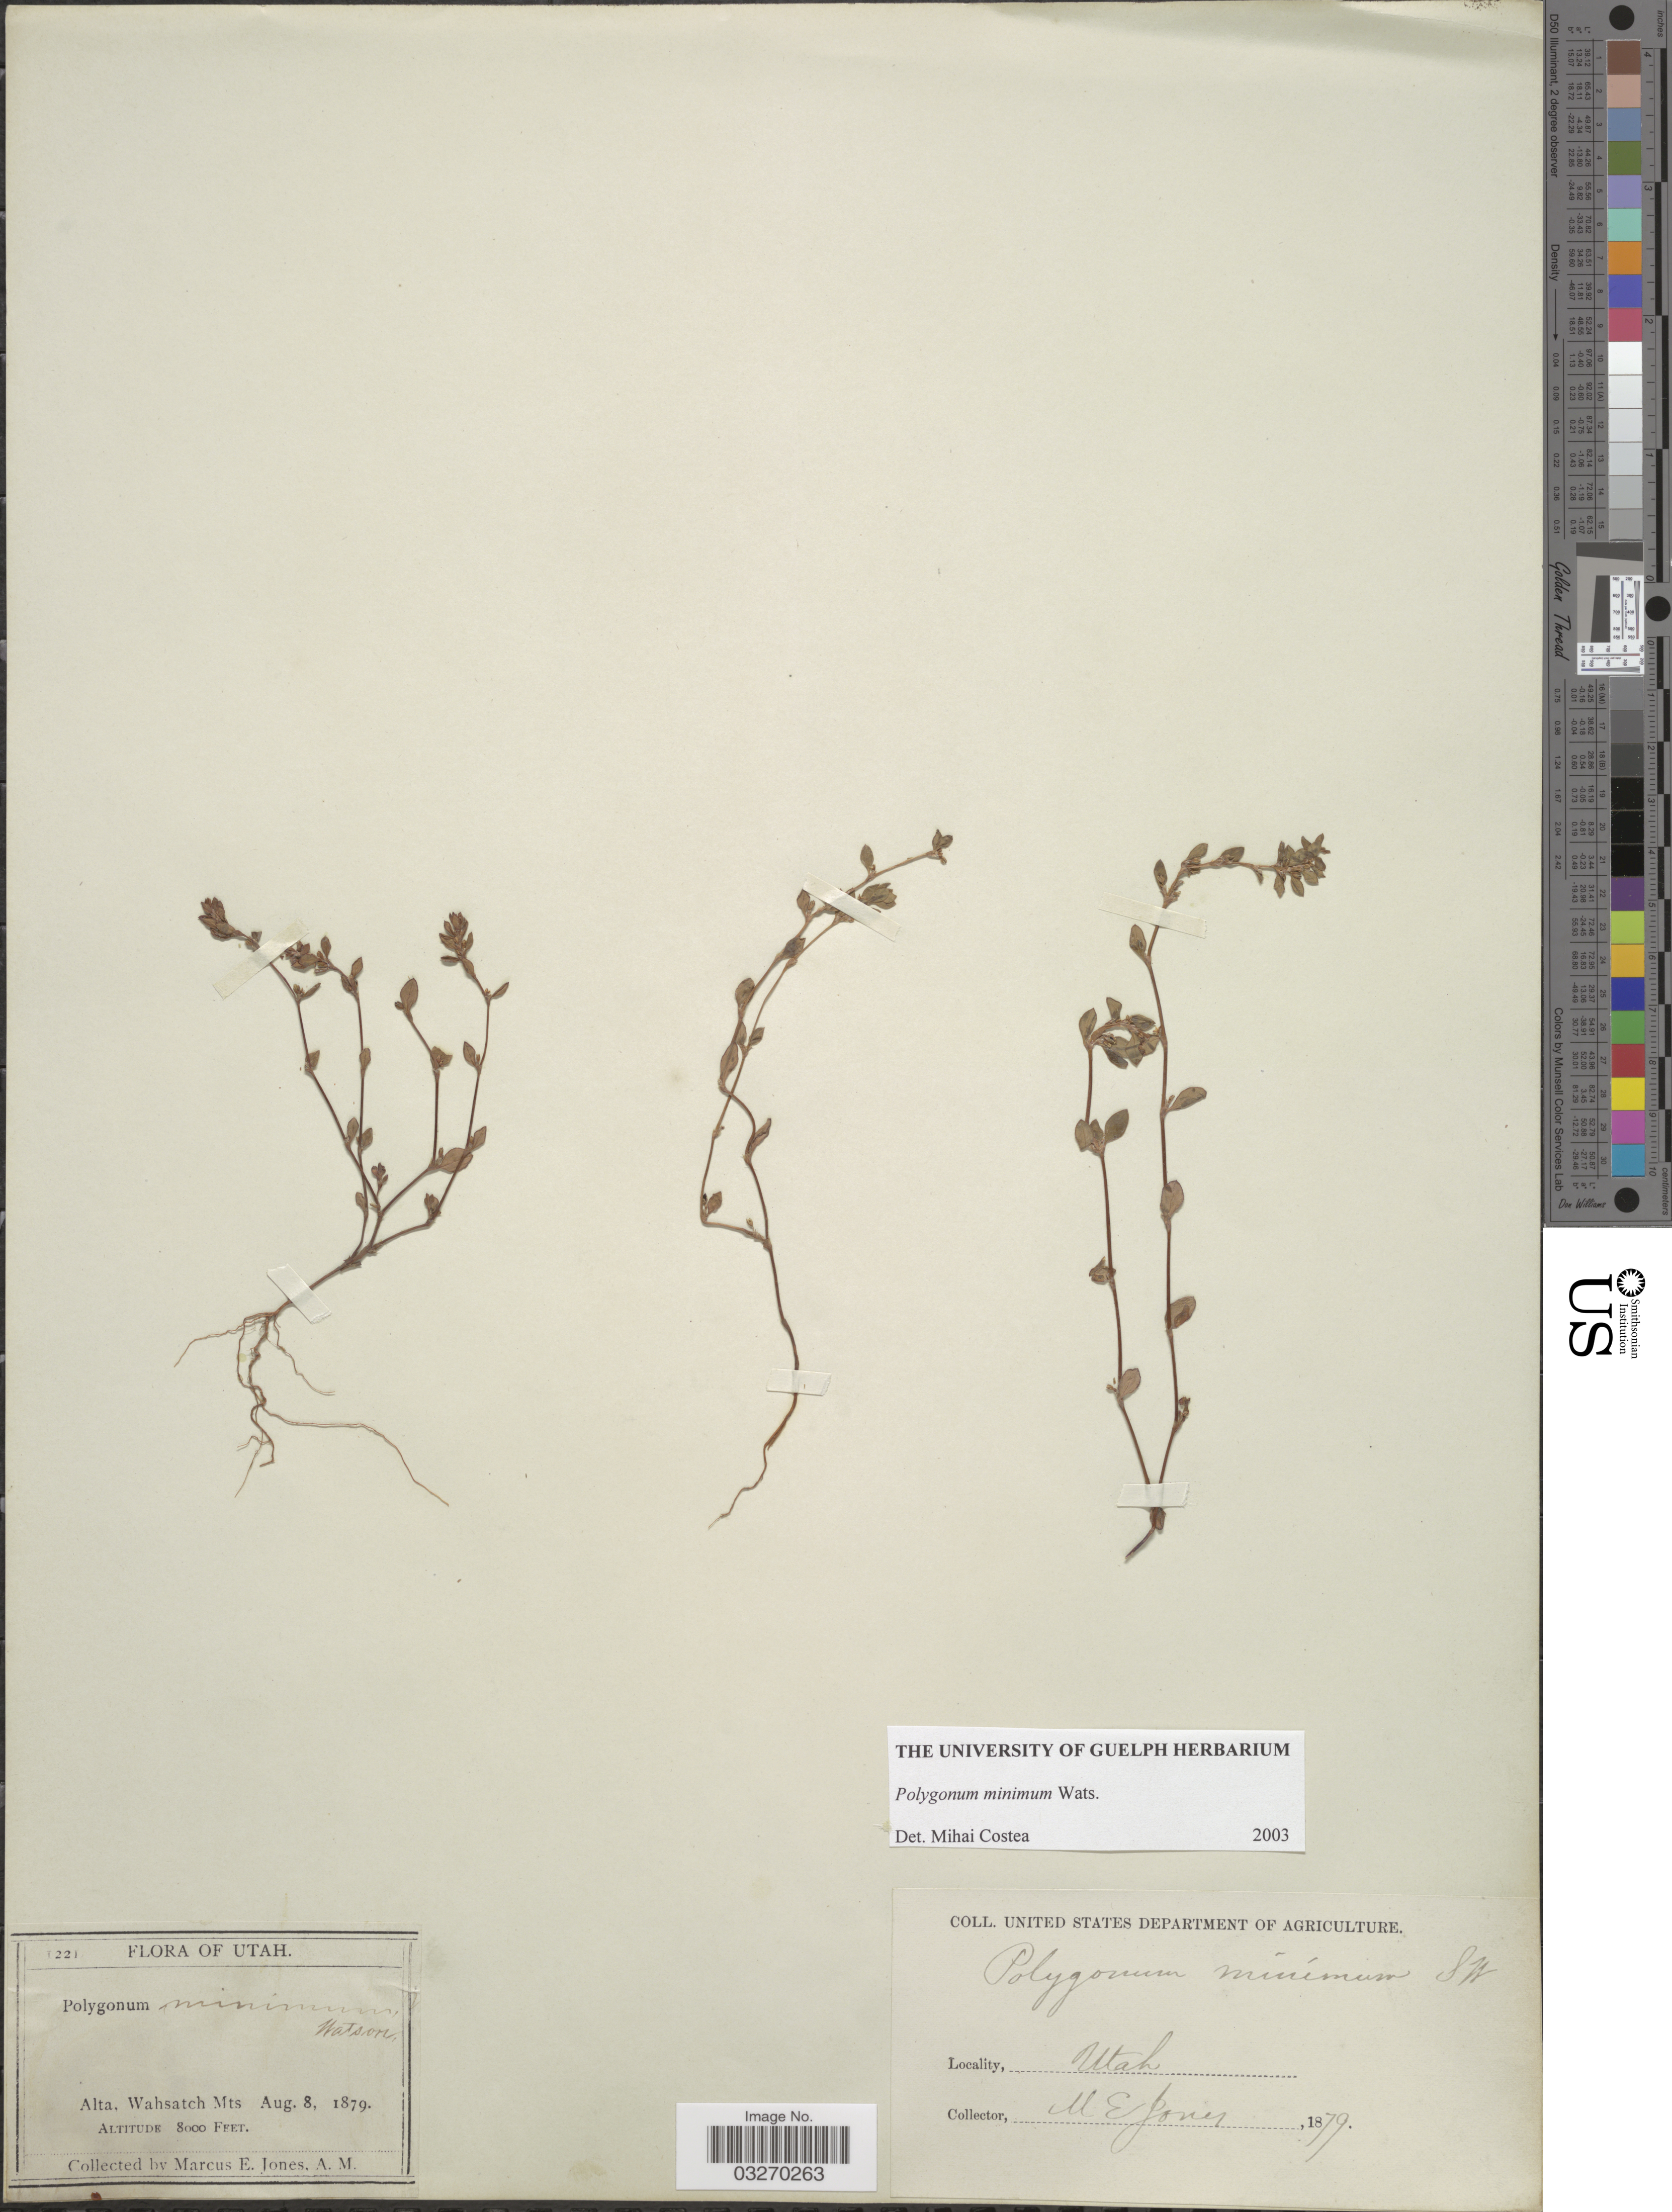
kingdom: Plantae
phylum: Tracheophyta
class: Magnoliopsida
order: Caryophyllales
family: Polygonaceae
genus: Polygonum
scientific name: Polygonum minimum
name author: S. Watson in C. King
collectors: M. E. Jones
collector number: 122*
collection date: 1879-08-08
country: United States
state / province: Utah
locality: Alta, Wahsatch Mts.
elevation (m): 2438